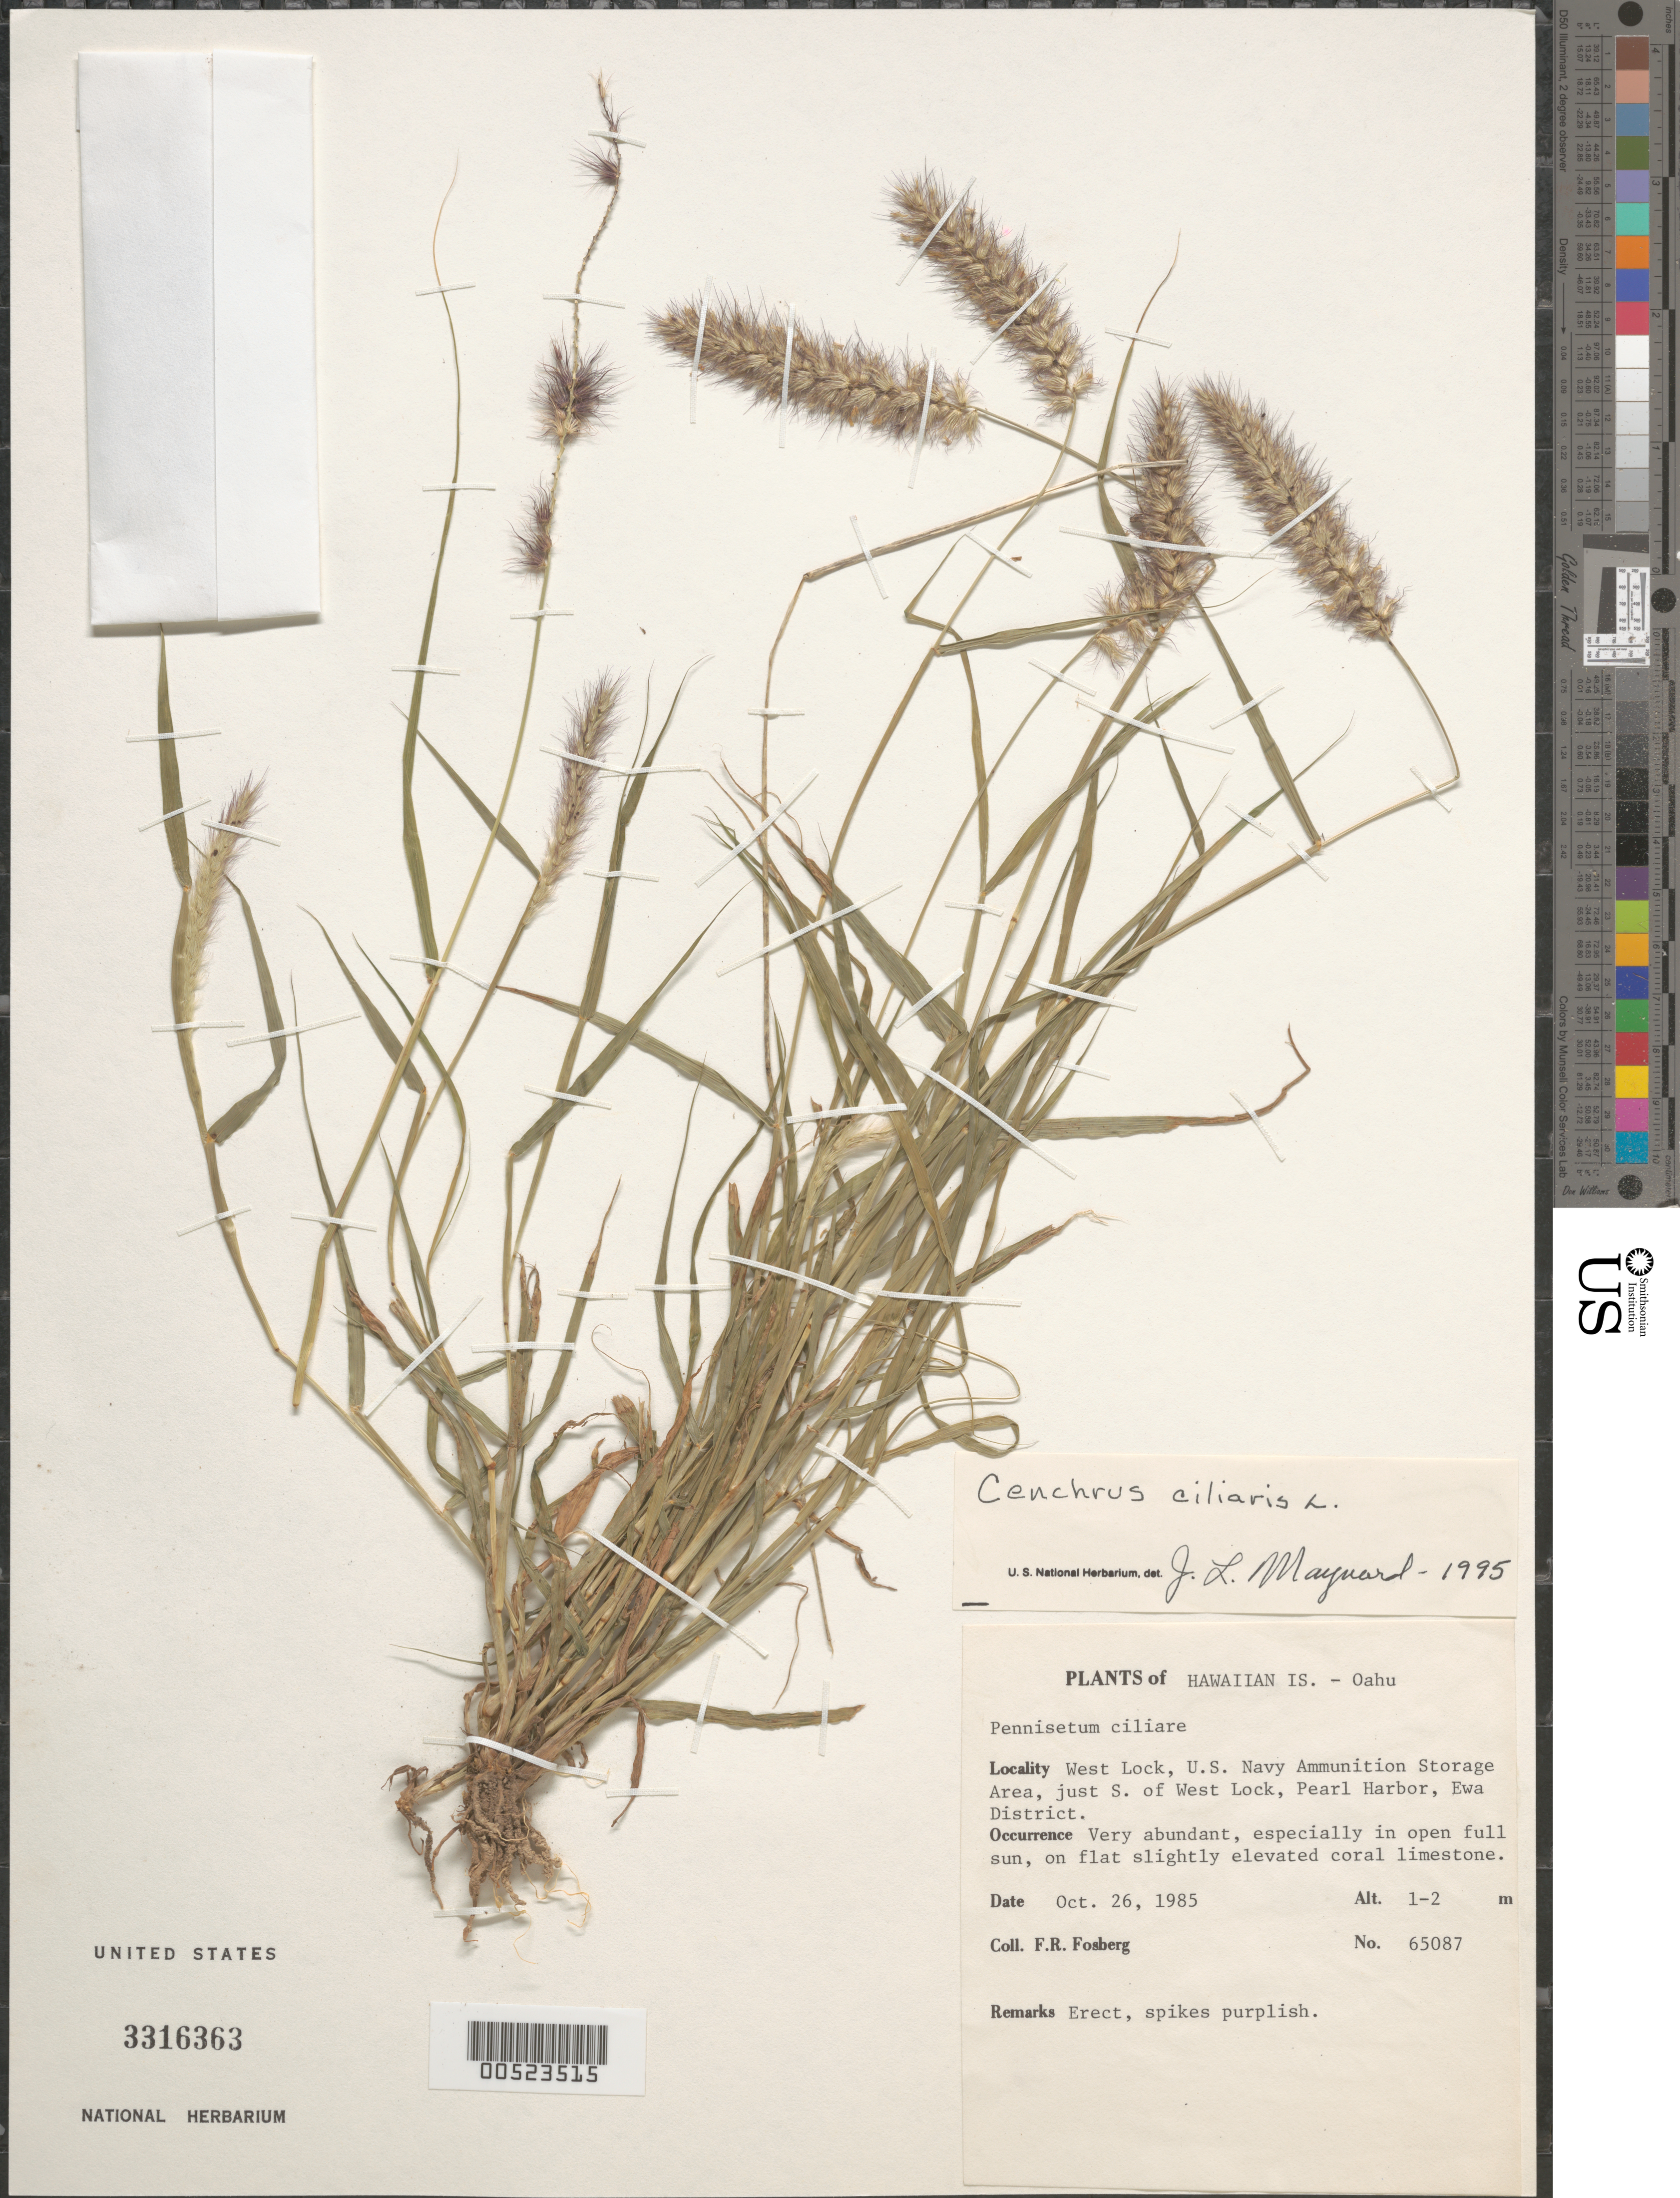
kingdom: Plantae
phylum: Tracheophyta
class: Liliopsida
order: Poales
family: Poaceae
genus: Cenchrus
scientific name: Cenchrus ciliaris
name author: L.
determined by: Maynard, J. L.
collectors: F. R. Fosberg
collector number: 65087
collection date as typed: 26 Oct 1985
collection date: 1985-10-26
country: United States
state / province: Hawaii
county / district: Honolulu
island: Oahu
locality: West Lock, U.S. Navy Ammunition Storage Area, just S of West Lock, Pearl harbor, Ewa District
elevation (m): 1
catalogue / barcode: US 3316363